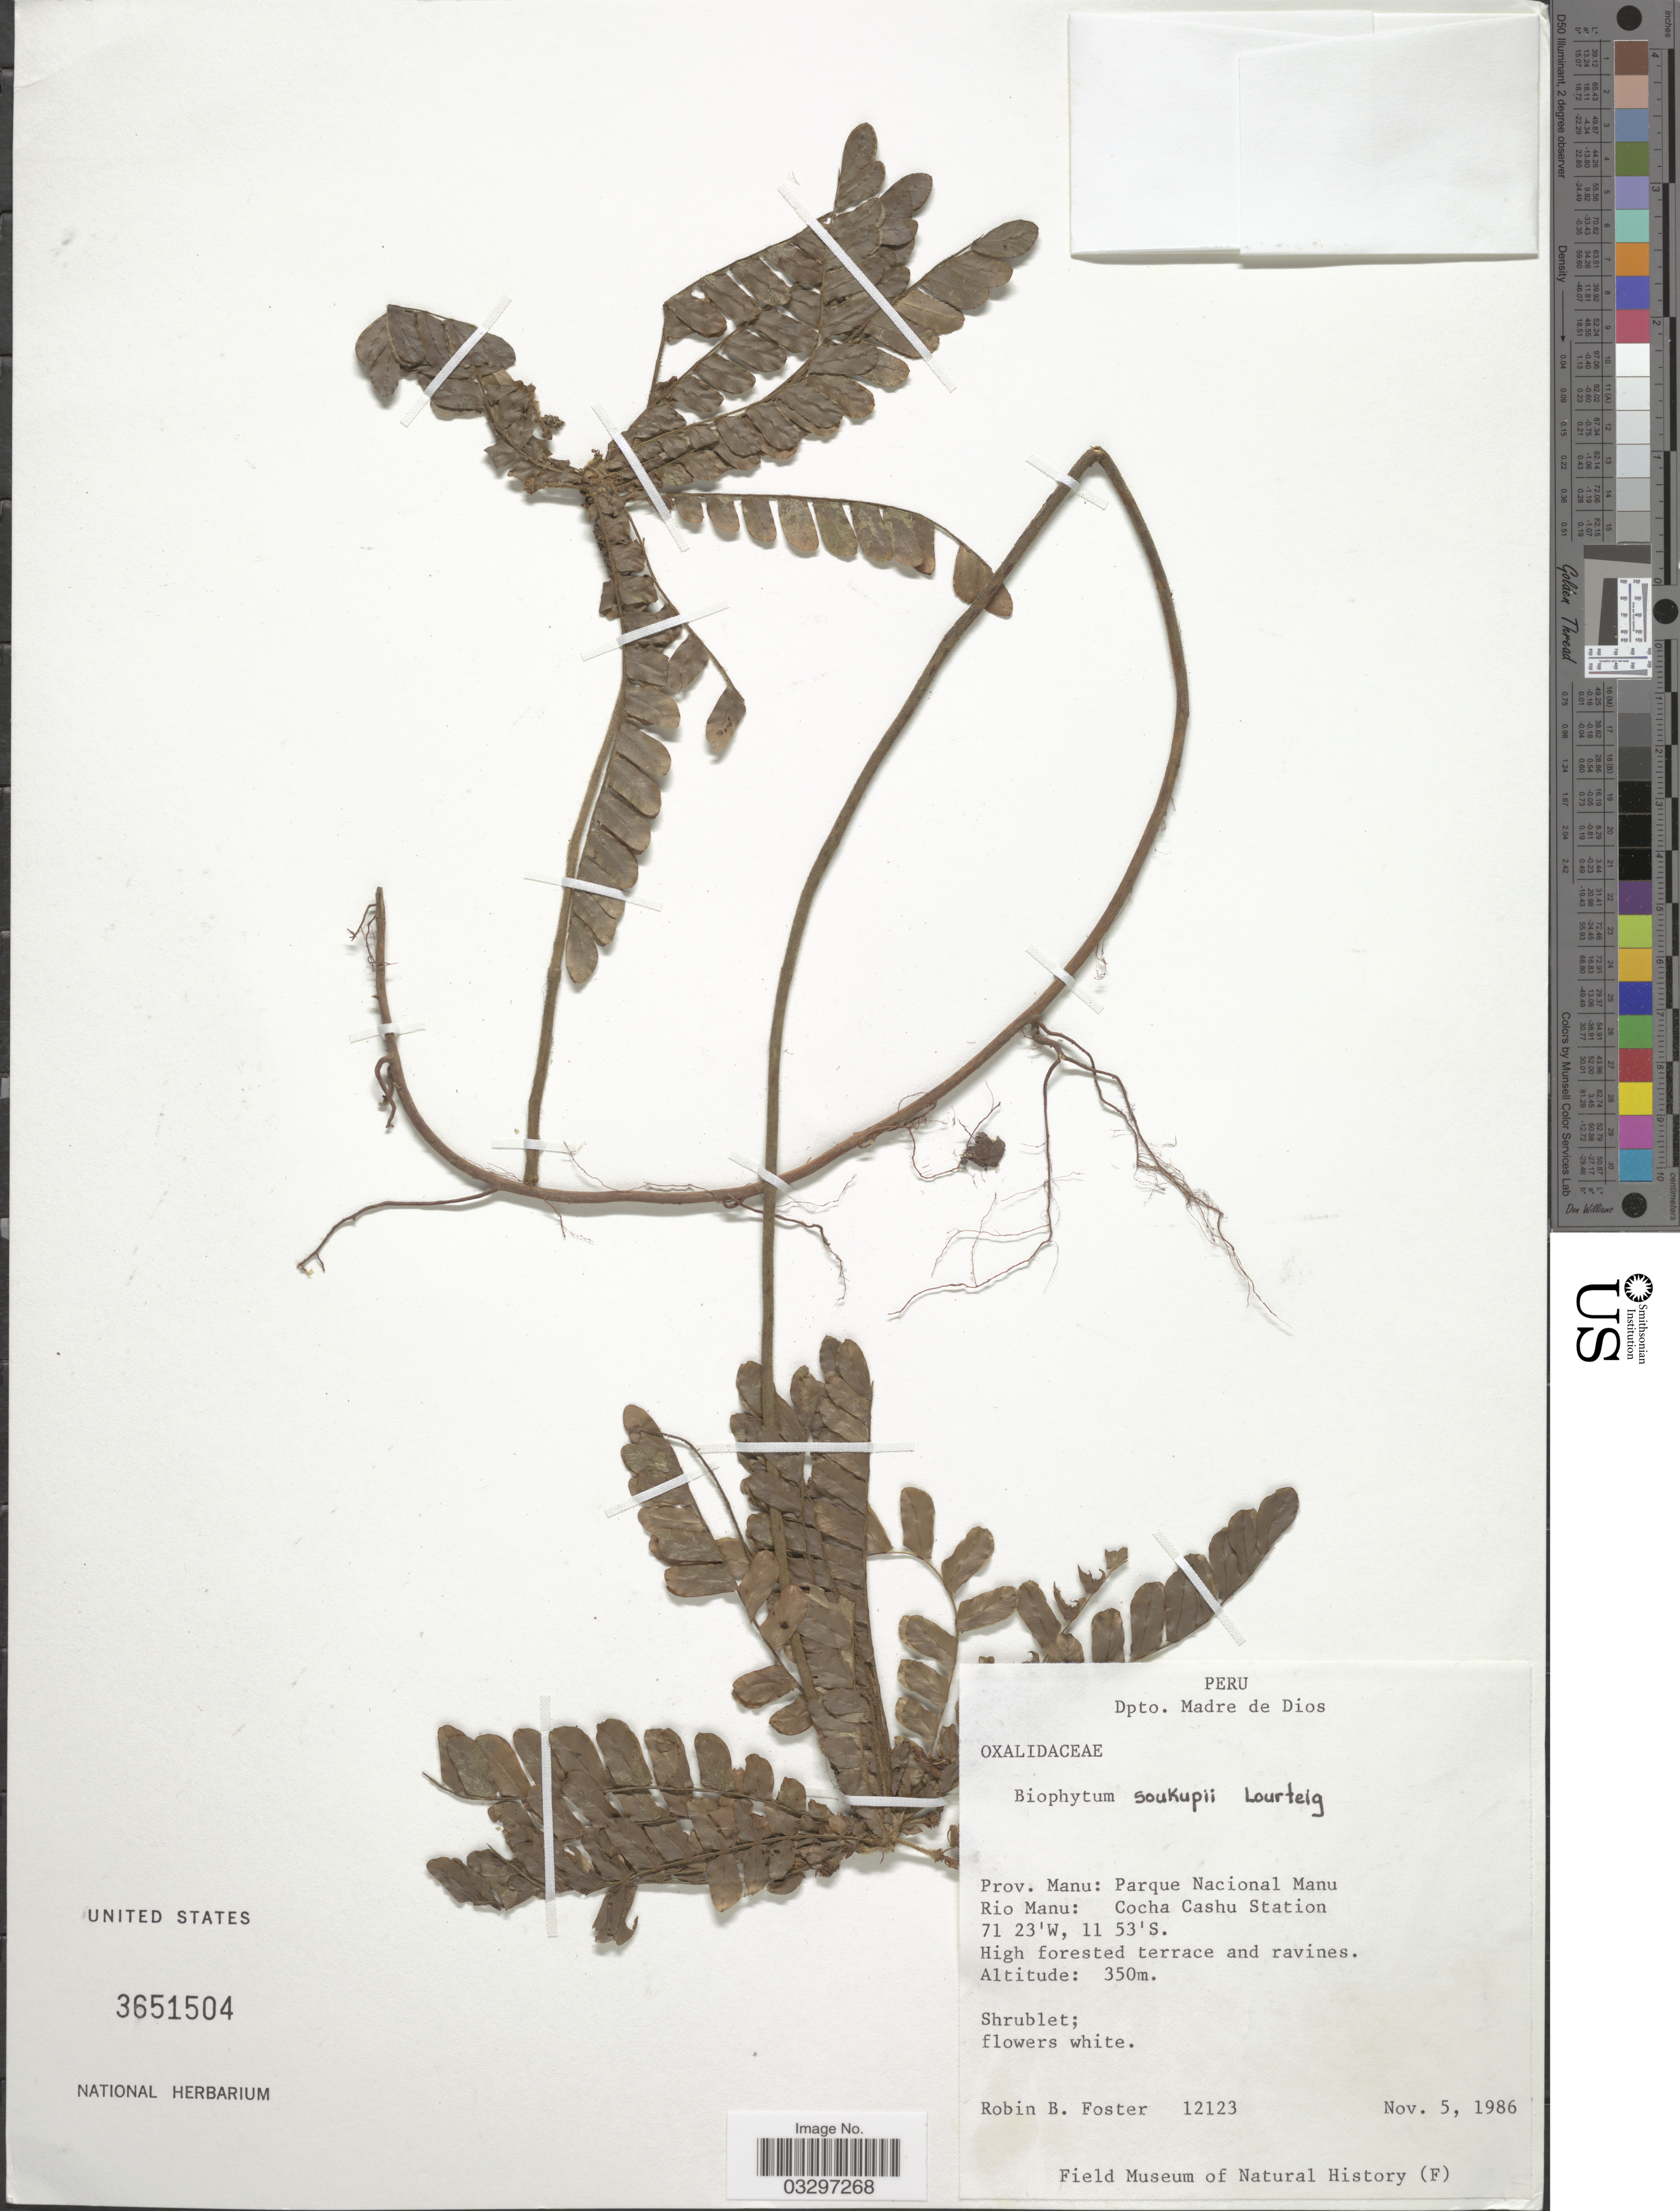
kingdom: Plantae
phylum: Tracheophyta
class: Magnoliopsida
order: Oxalidales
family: Oxalidaceae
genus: Biophytum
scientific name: Biophytum soukupii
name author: Lourteig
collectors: R. B. Foster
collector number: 12123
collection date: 1986-11-05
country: Peru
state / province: Madre de Dios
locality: Dpto. Madre de Dios. Prov. Manu: Parque Nacional Manu Rio Manu: Cocha Cashu Station.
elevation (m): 350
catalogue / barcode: US 3651504